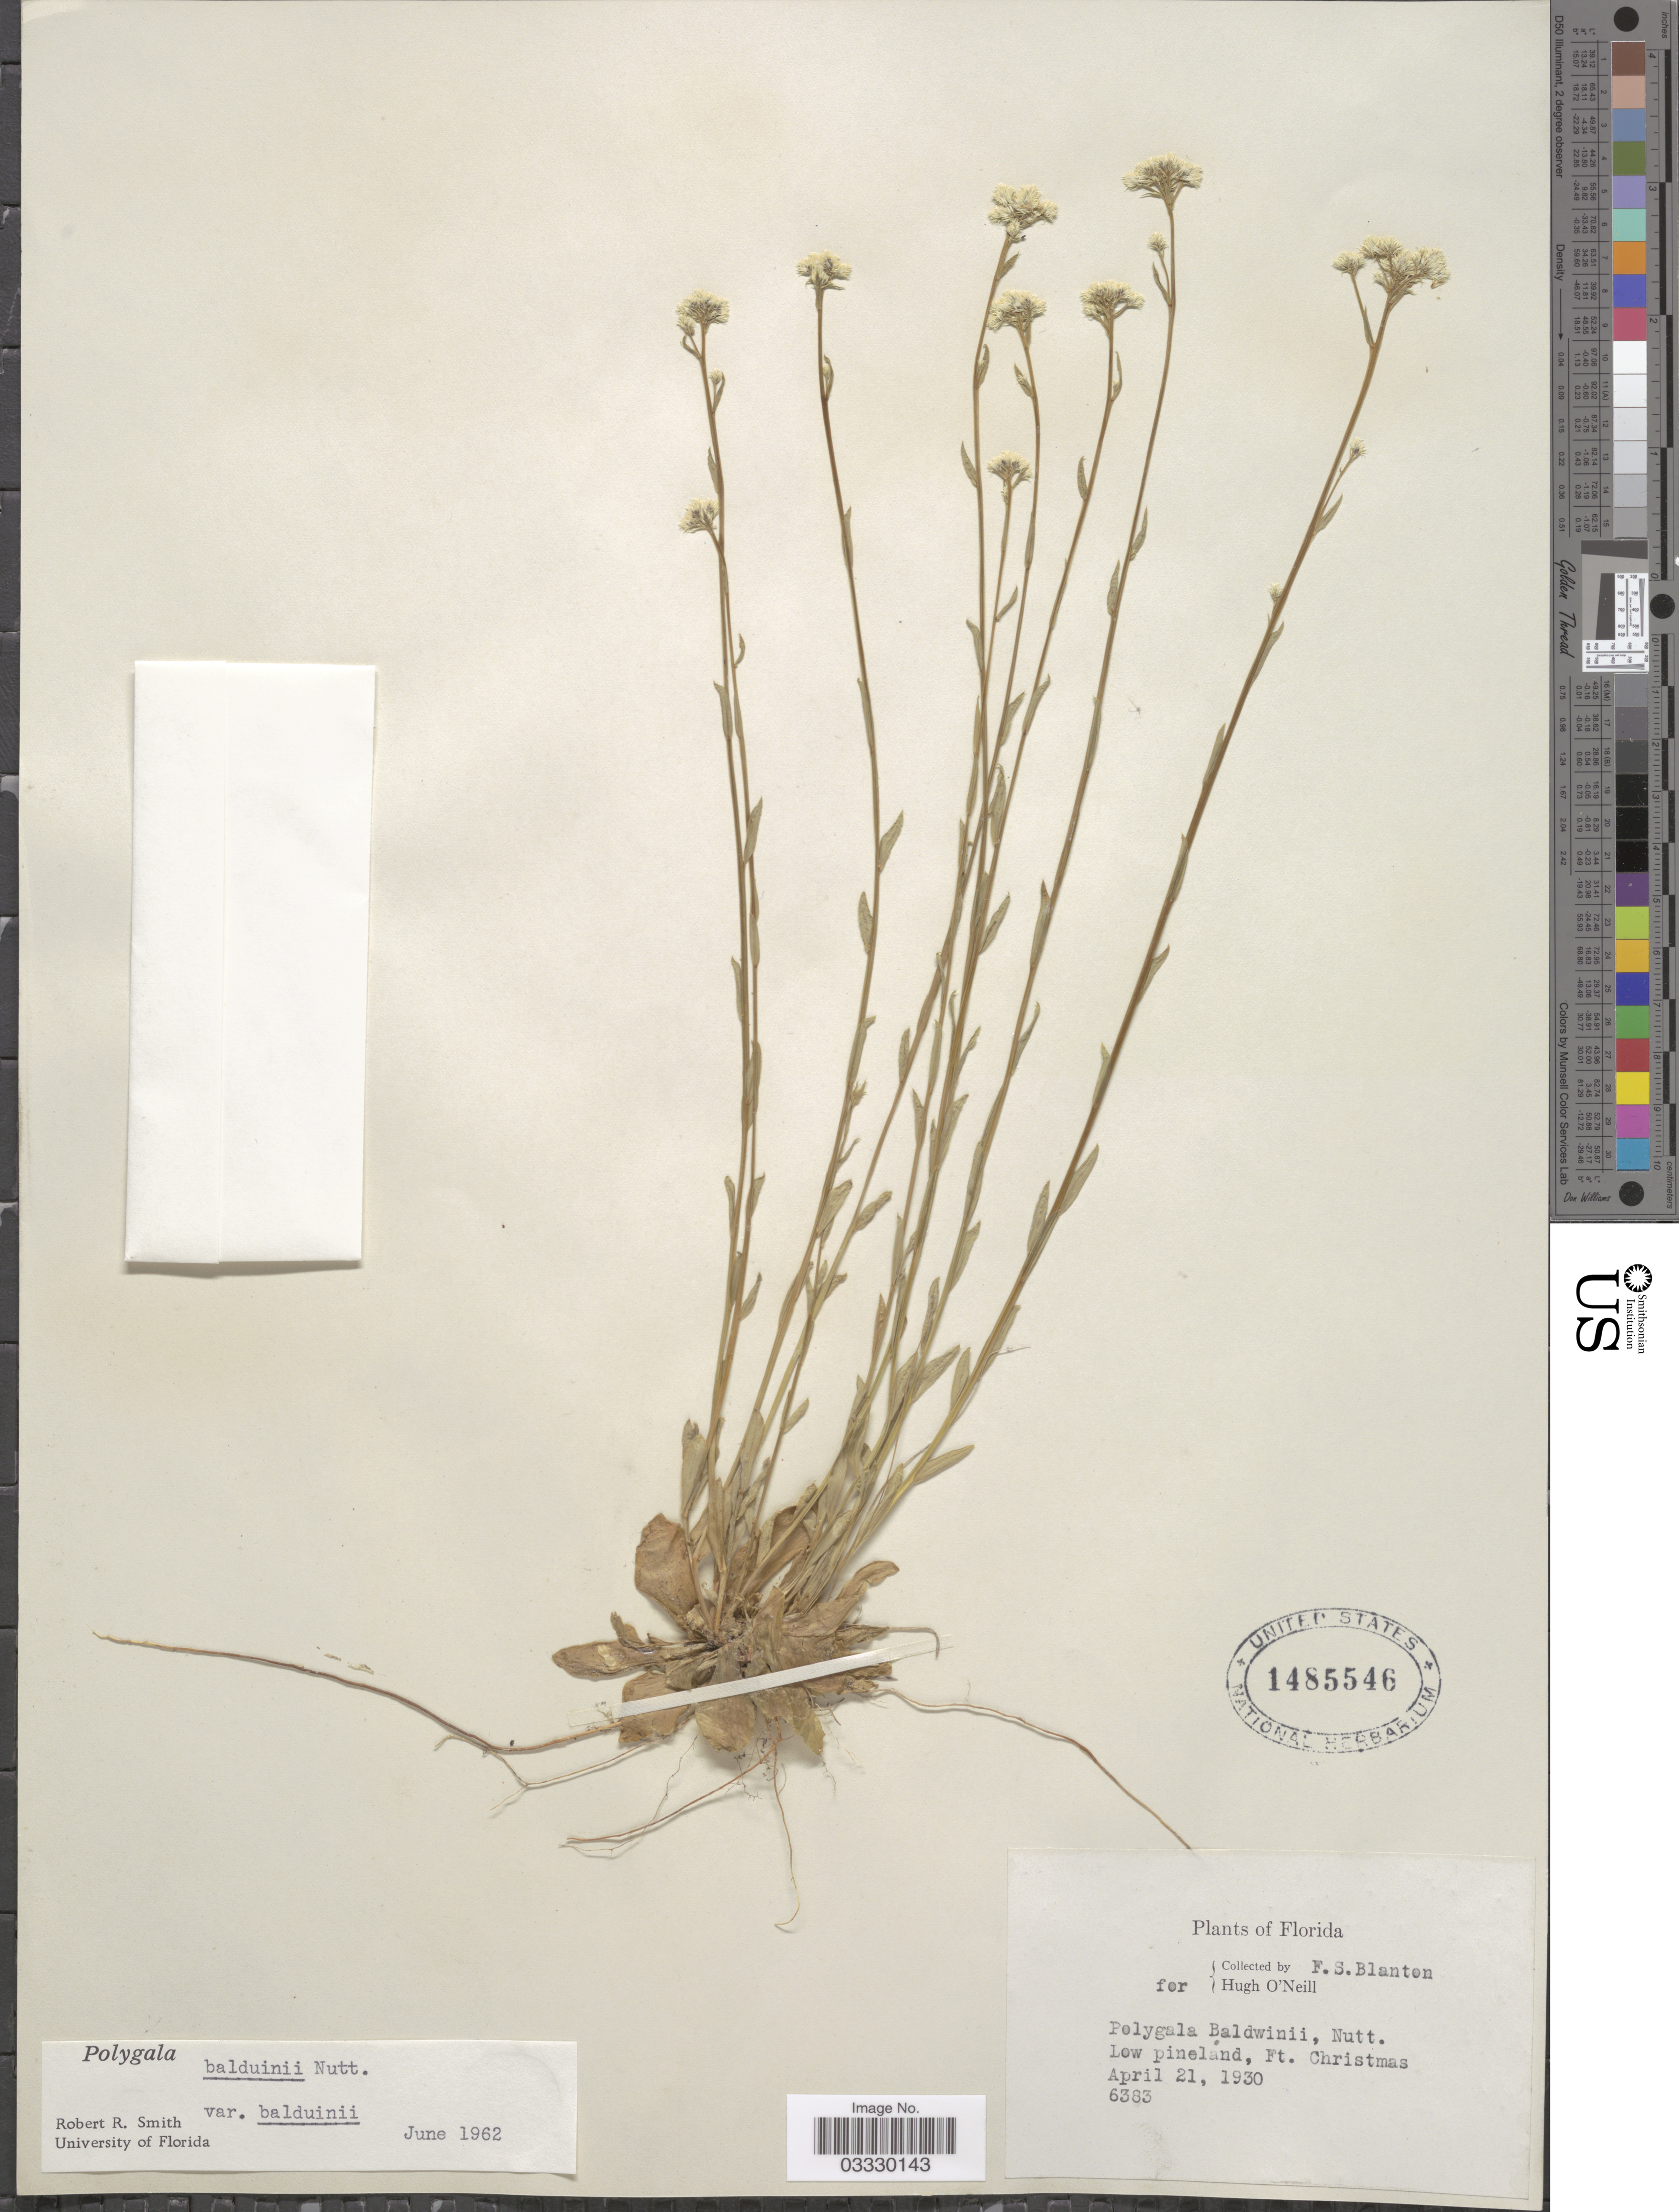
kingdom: Plantae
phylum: Tracheophyta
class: Magnoliopsida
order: Fabales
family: Polygalaceae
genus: Polygala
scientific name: Polygala balduinii var. balduinii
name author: Nutt.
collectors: F. S. Blanton & H. O'Neill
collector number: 6383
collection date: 1930-04-21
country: United States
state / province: Florida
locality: Low pineland, Ft. Christmas.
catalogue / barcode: US 1485546